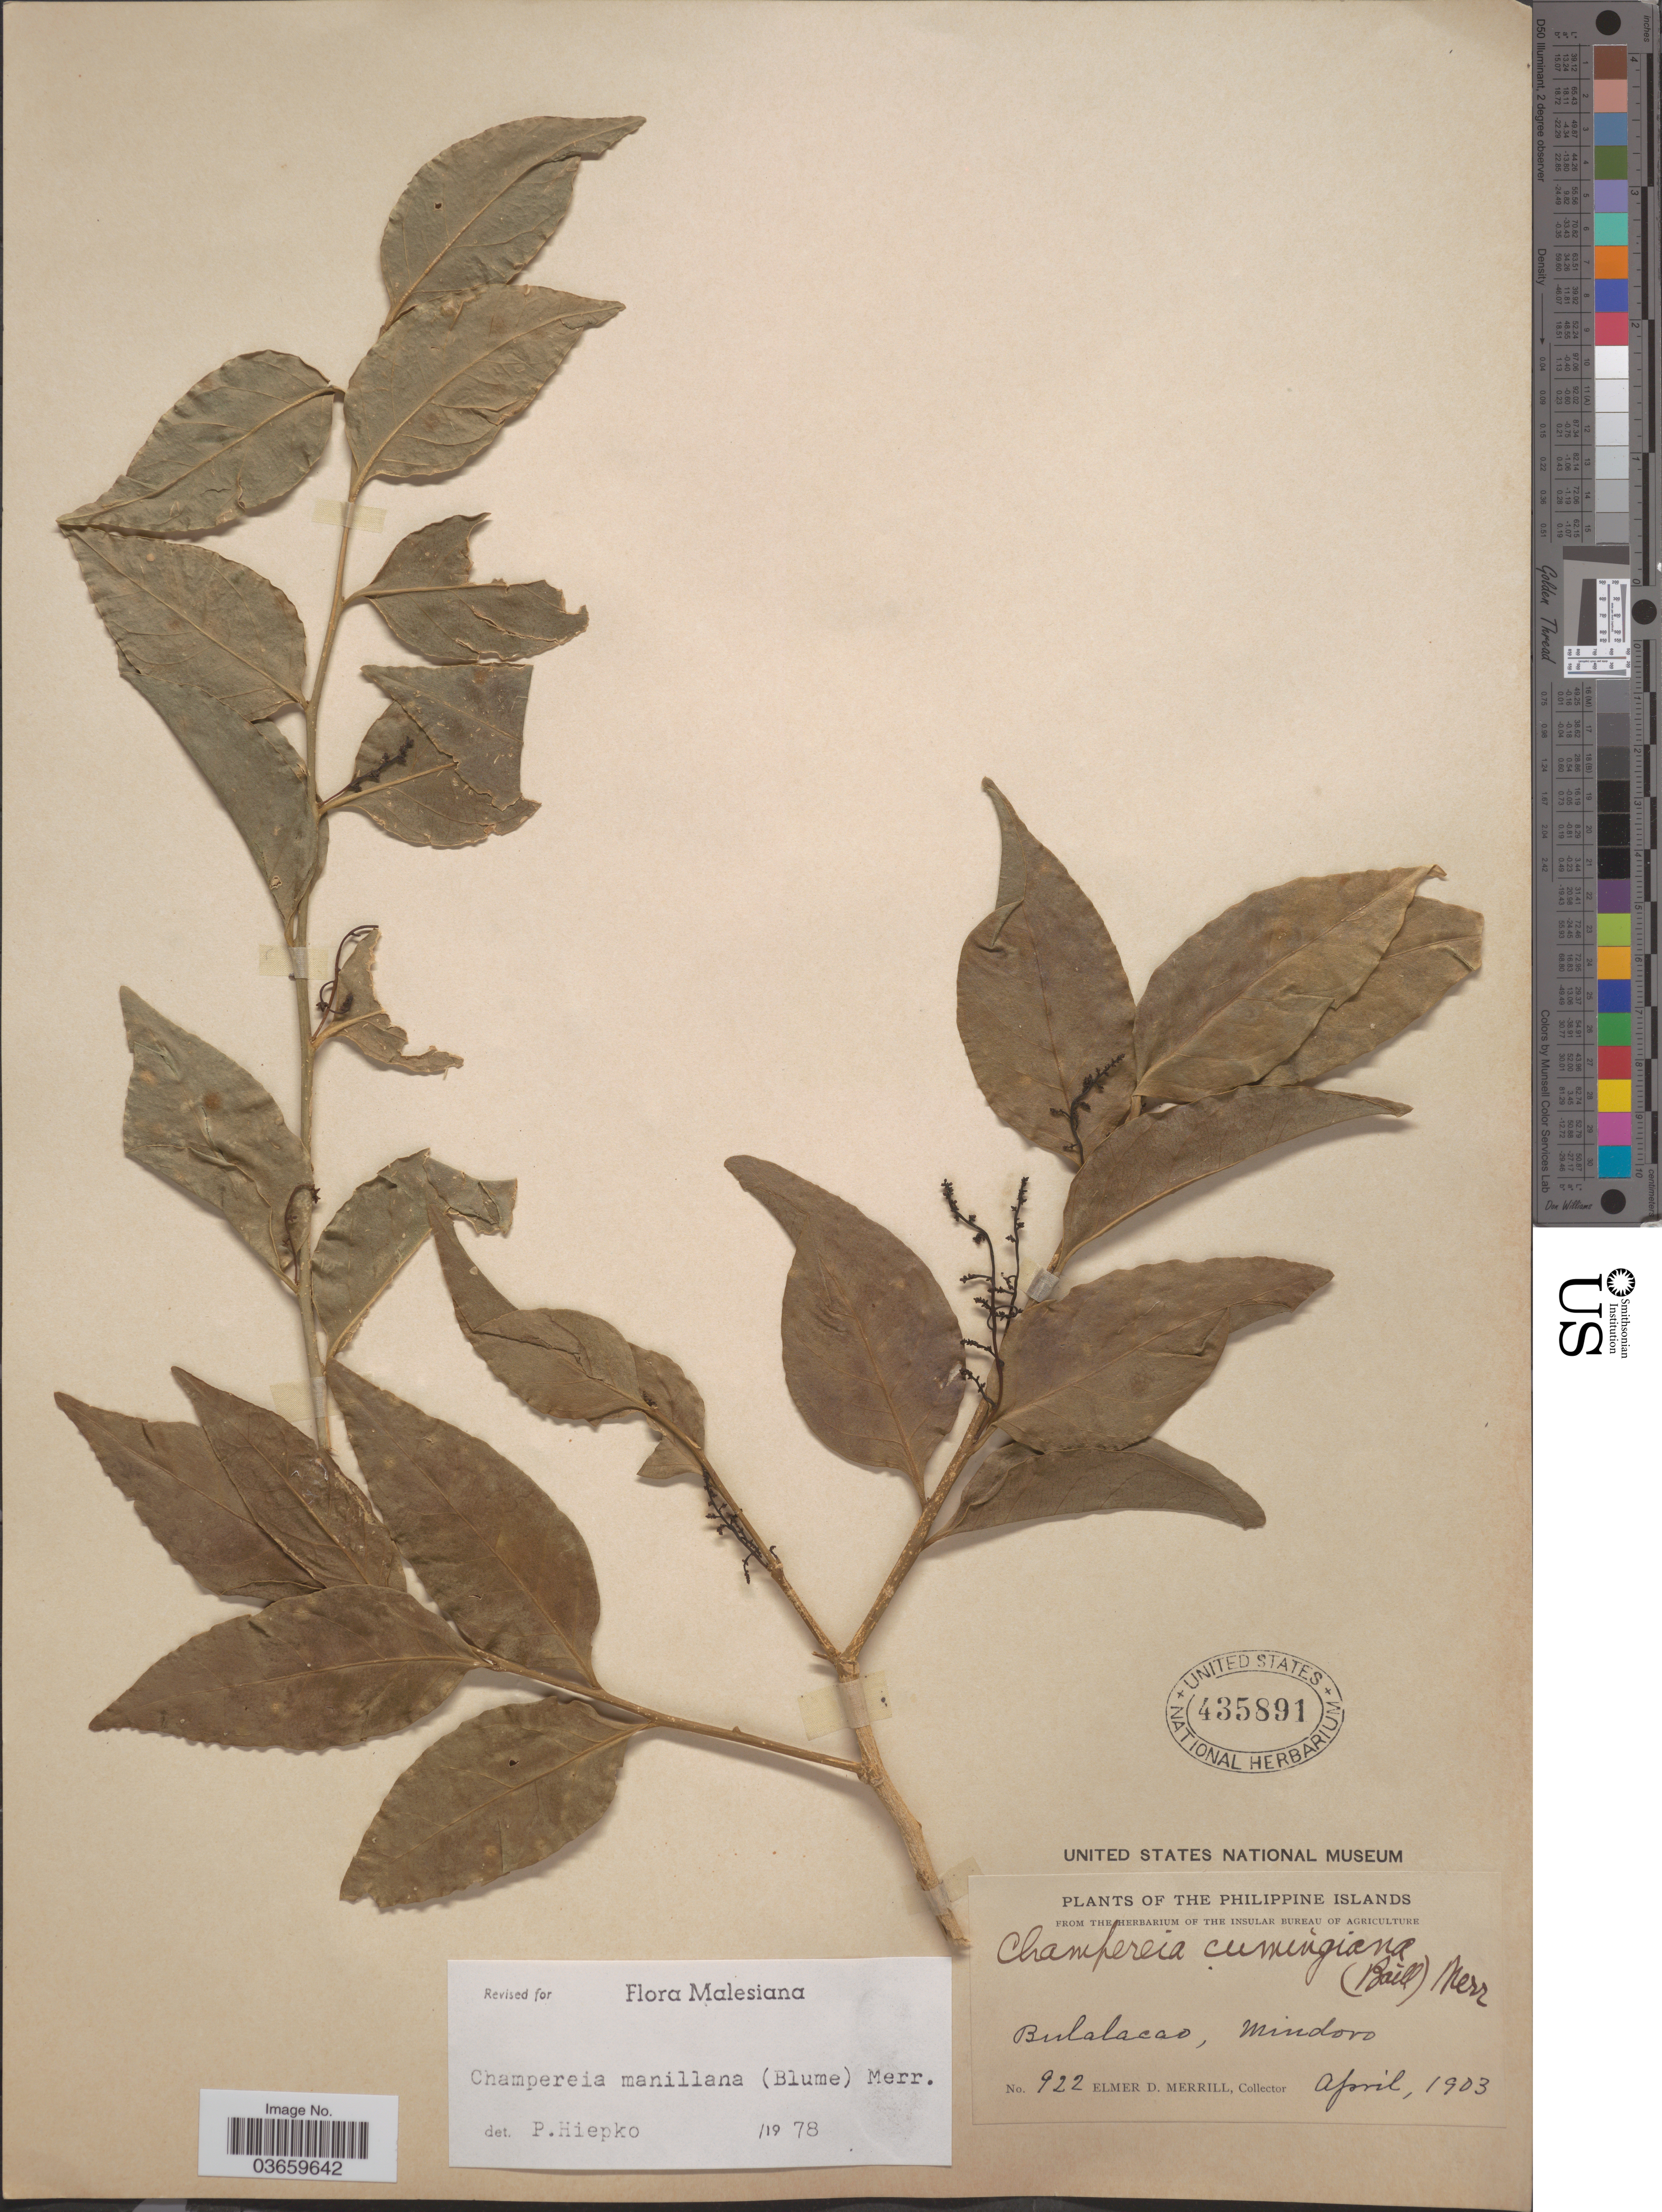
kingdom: Plantae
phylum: Tracheophyta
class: Magnoliopsida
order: Santalales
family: Opiliaceae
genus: Champereia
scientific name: Champereia manillana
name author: (Blume) Merr.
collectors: E. D. Merrill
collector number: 922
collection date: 1903-04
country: Philippines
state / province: Mimaropa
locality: Bulalacao, Mindoro.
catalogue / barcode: US 435891